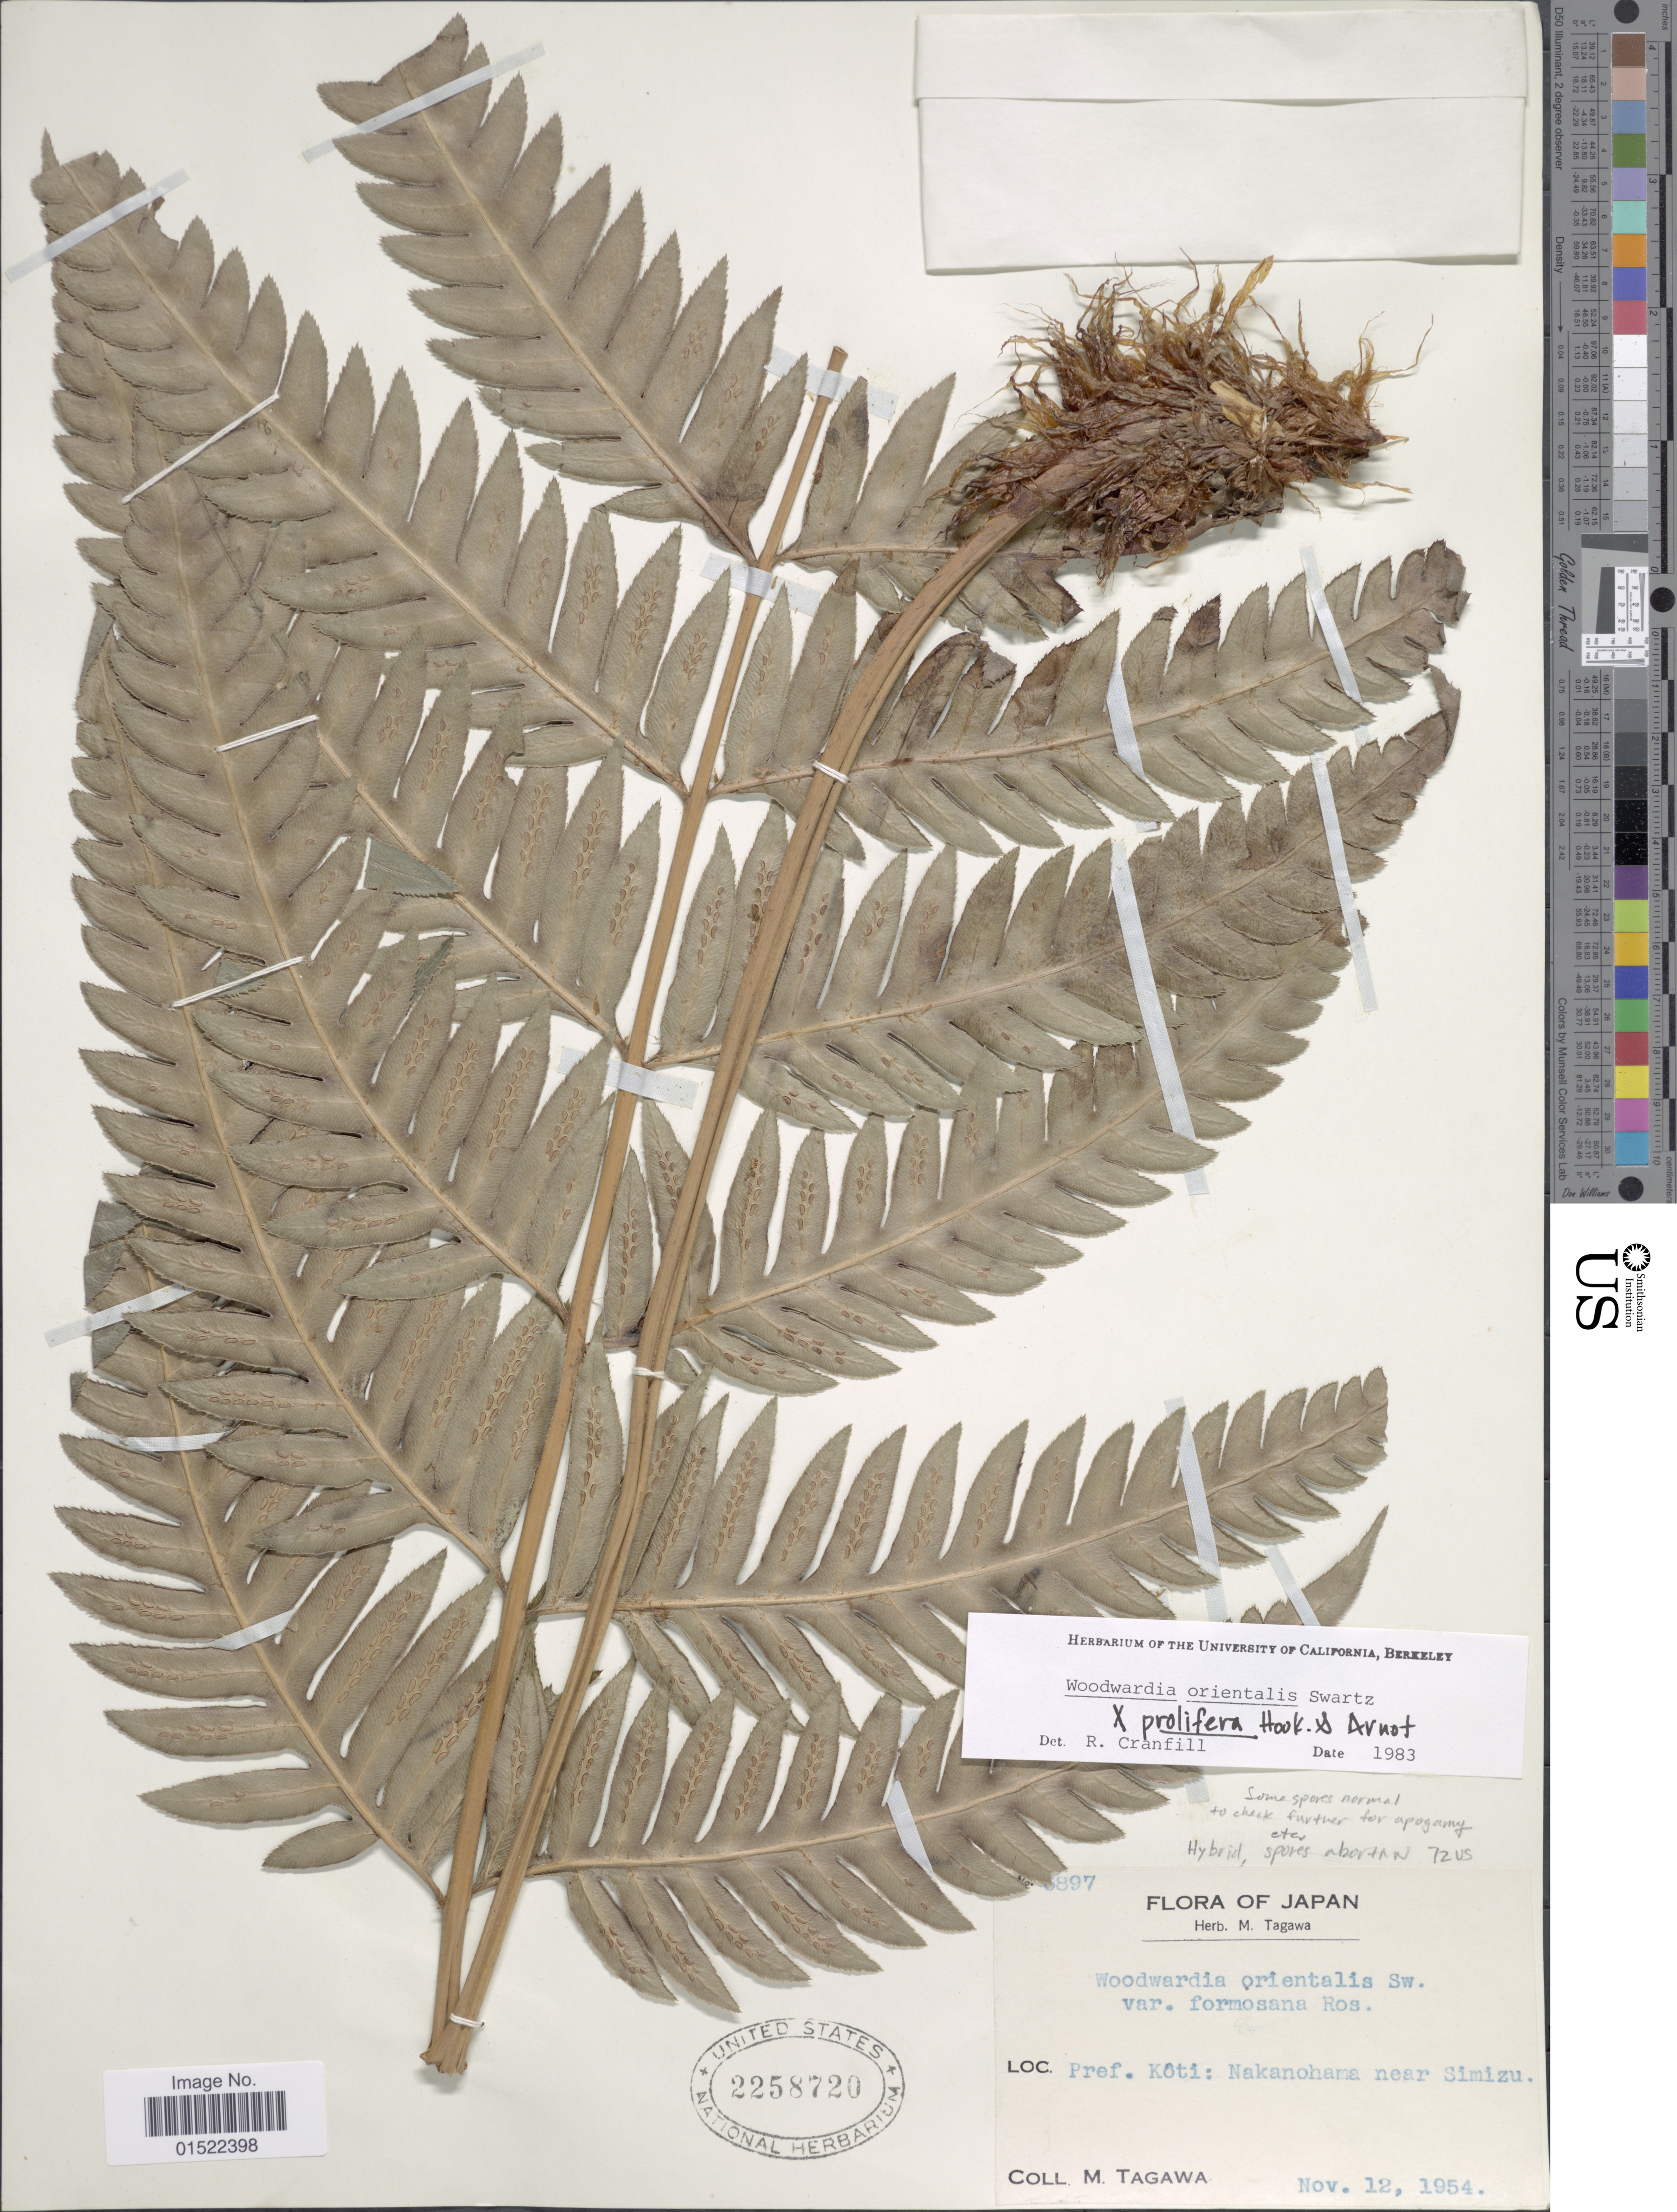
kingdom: Plantae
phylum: Tracheophyta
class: Polypodiopsida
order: Polypodiales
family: Blechnaceae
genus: Woodwardia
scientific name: Woodwardia orientalis x W. prolifera Hook. & Arn.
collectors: M. Tagawa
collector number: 6897*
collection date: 1954-11-12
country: Japan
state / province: Koti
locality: Nakanohana near Simizu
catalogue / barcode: US 2259720